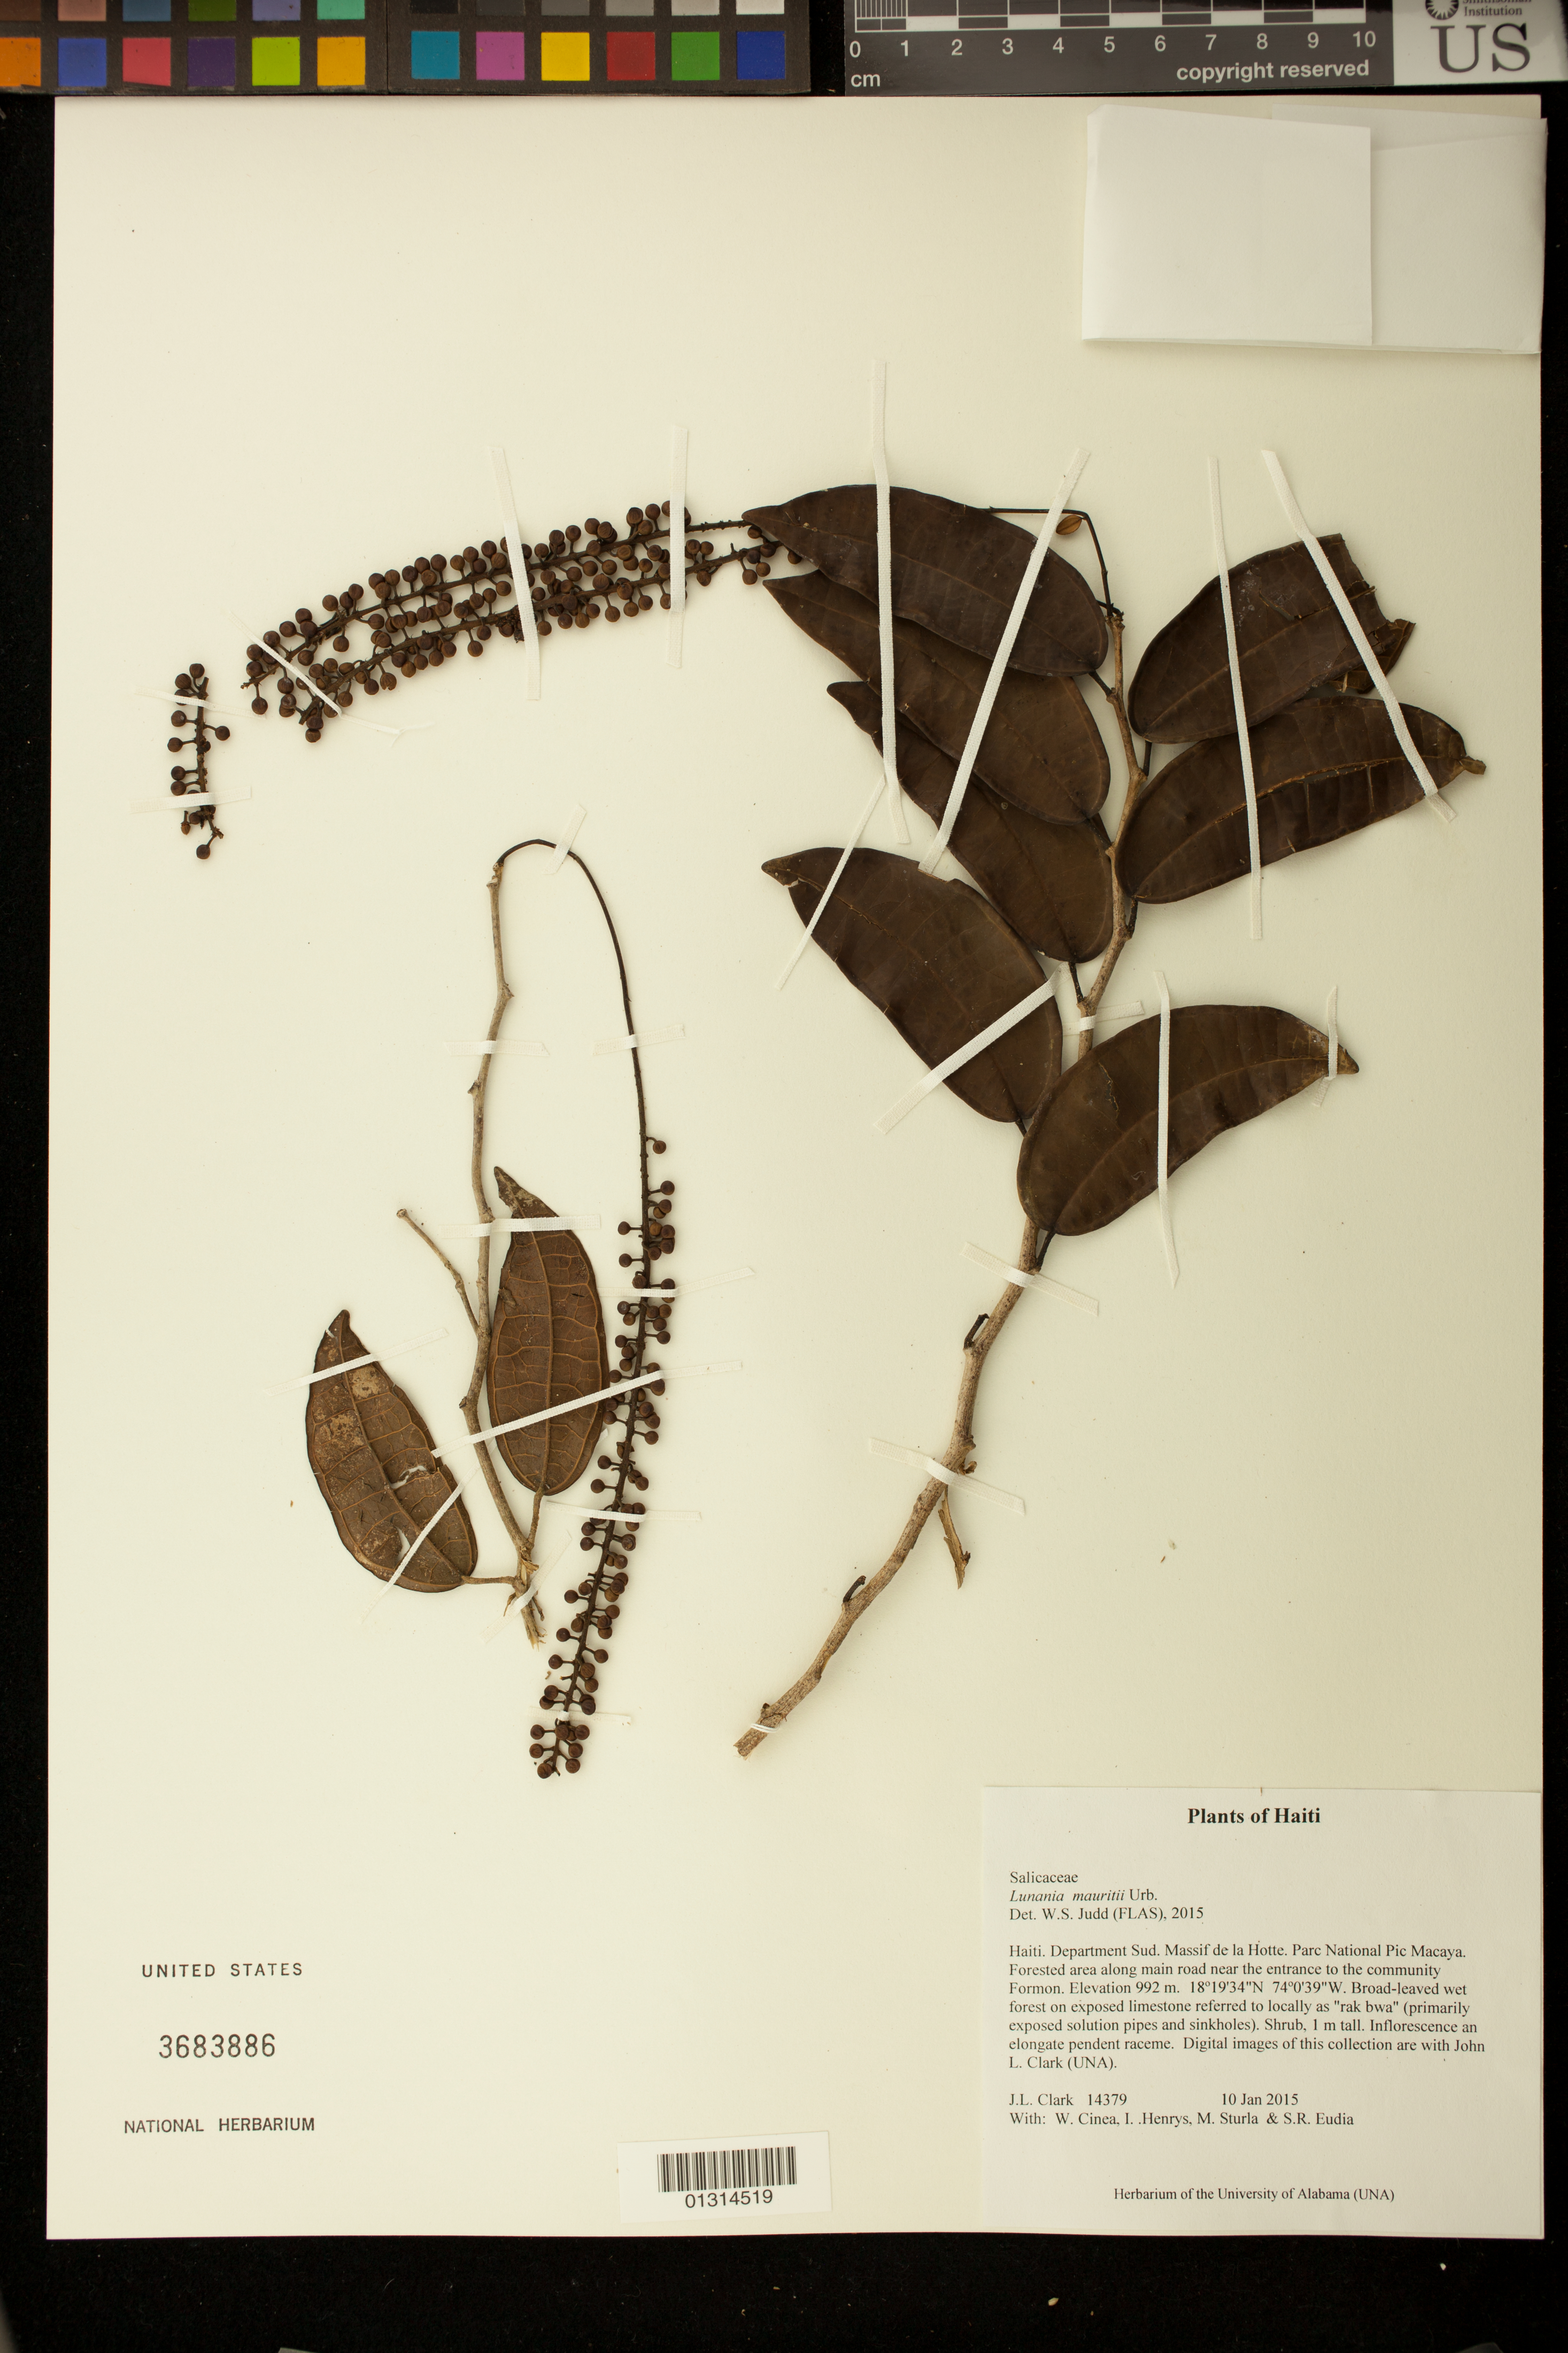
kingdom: Plantae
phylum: Tracheophyta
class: Magnoliopsida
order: Malpighiales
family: Salicaceae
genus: Lunania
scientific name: Lunania mauritii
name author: Urb.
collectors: J. L. Clark, W. Cinea, I. Henrys, M. Sturla & S. Eudia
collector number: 14379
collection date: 2015-01-10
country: Haiti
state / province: Sud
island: Hispaniola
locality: Massif de la Hotte. Parc National Pic Macaya. Forested area along main road near the entrance to the community Formon.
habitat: Broad-leaved wet forest on exposed limestone referred to locally as "rak bwa" (primarily exposed solution pipes and sinkholes).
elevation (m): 992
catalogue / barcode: US 3683886